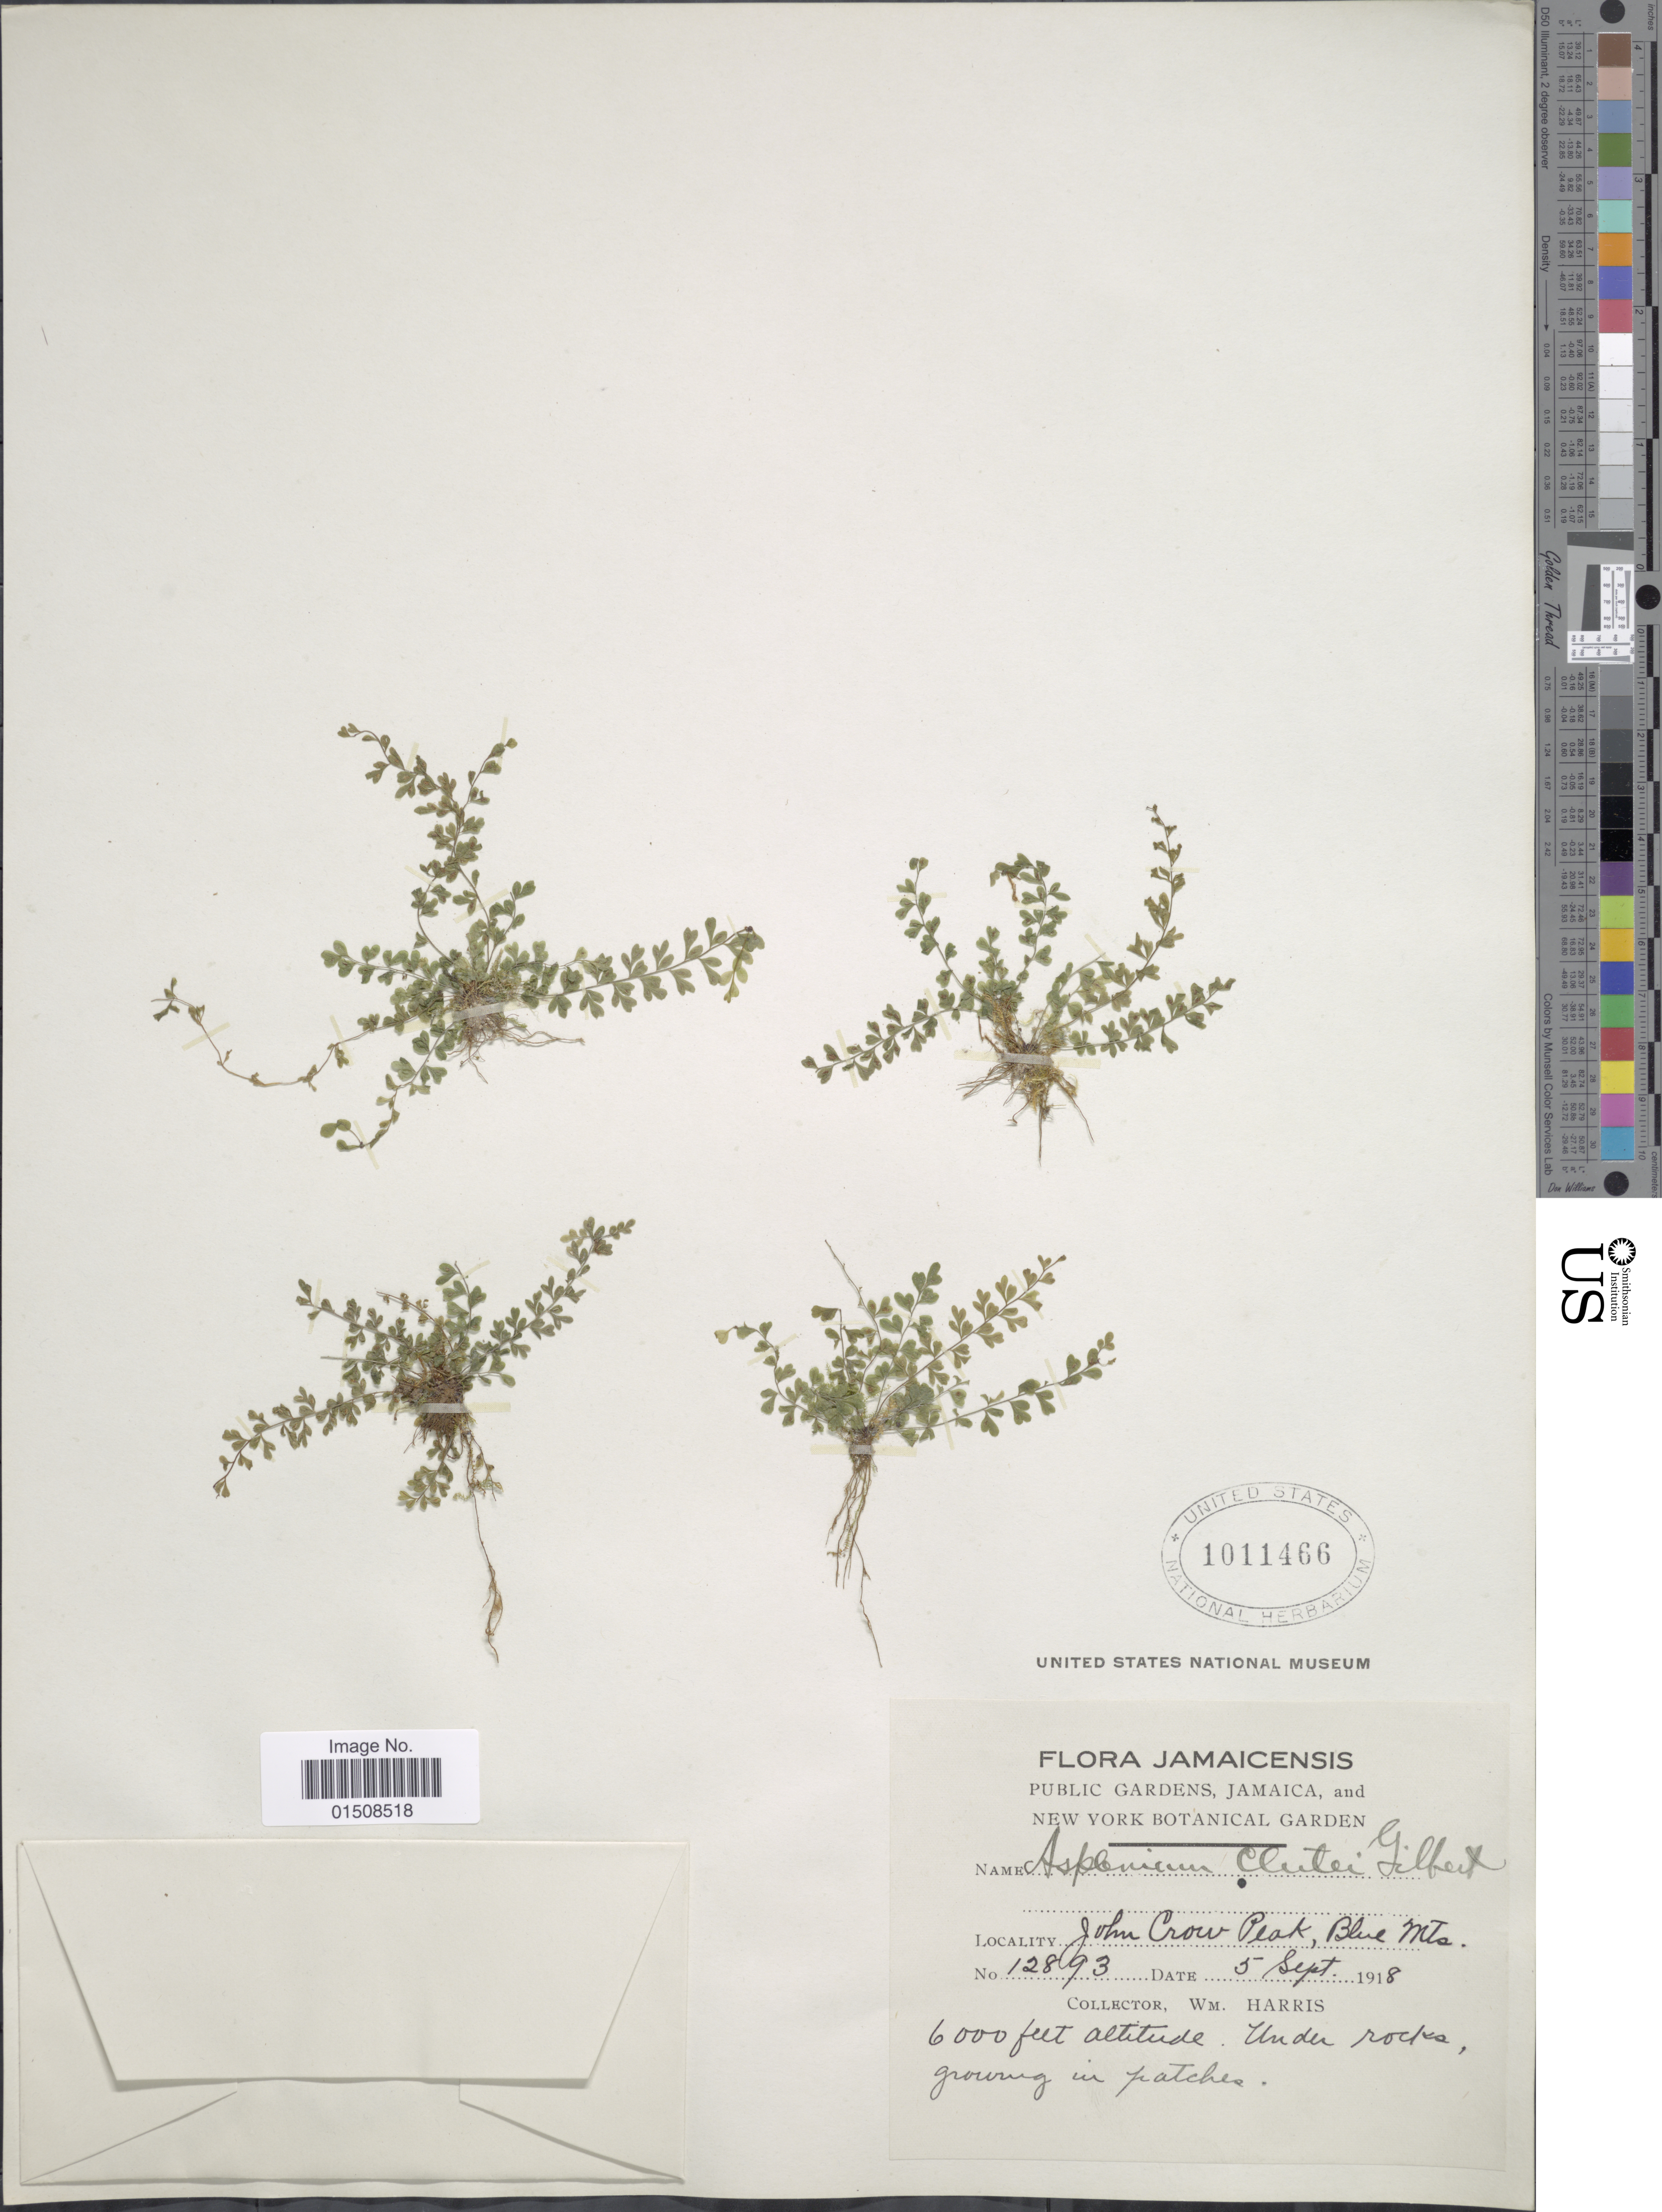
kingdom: Plantae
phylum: Tracheophyta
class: Polypodiopsida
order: Polypodiales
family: Aspleniaceae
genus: Asplenium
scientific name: Asplenium clutei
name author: Gilbert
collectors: W. H. Harris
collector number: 12893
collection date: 1918-09-05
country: Jamaica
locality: John Crow Peak, Blue Mts.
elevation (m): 1829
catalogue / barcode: US 1011466